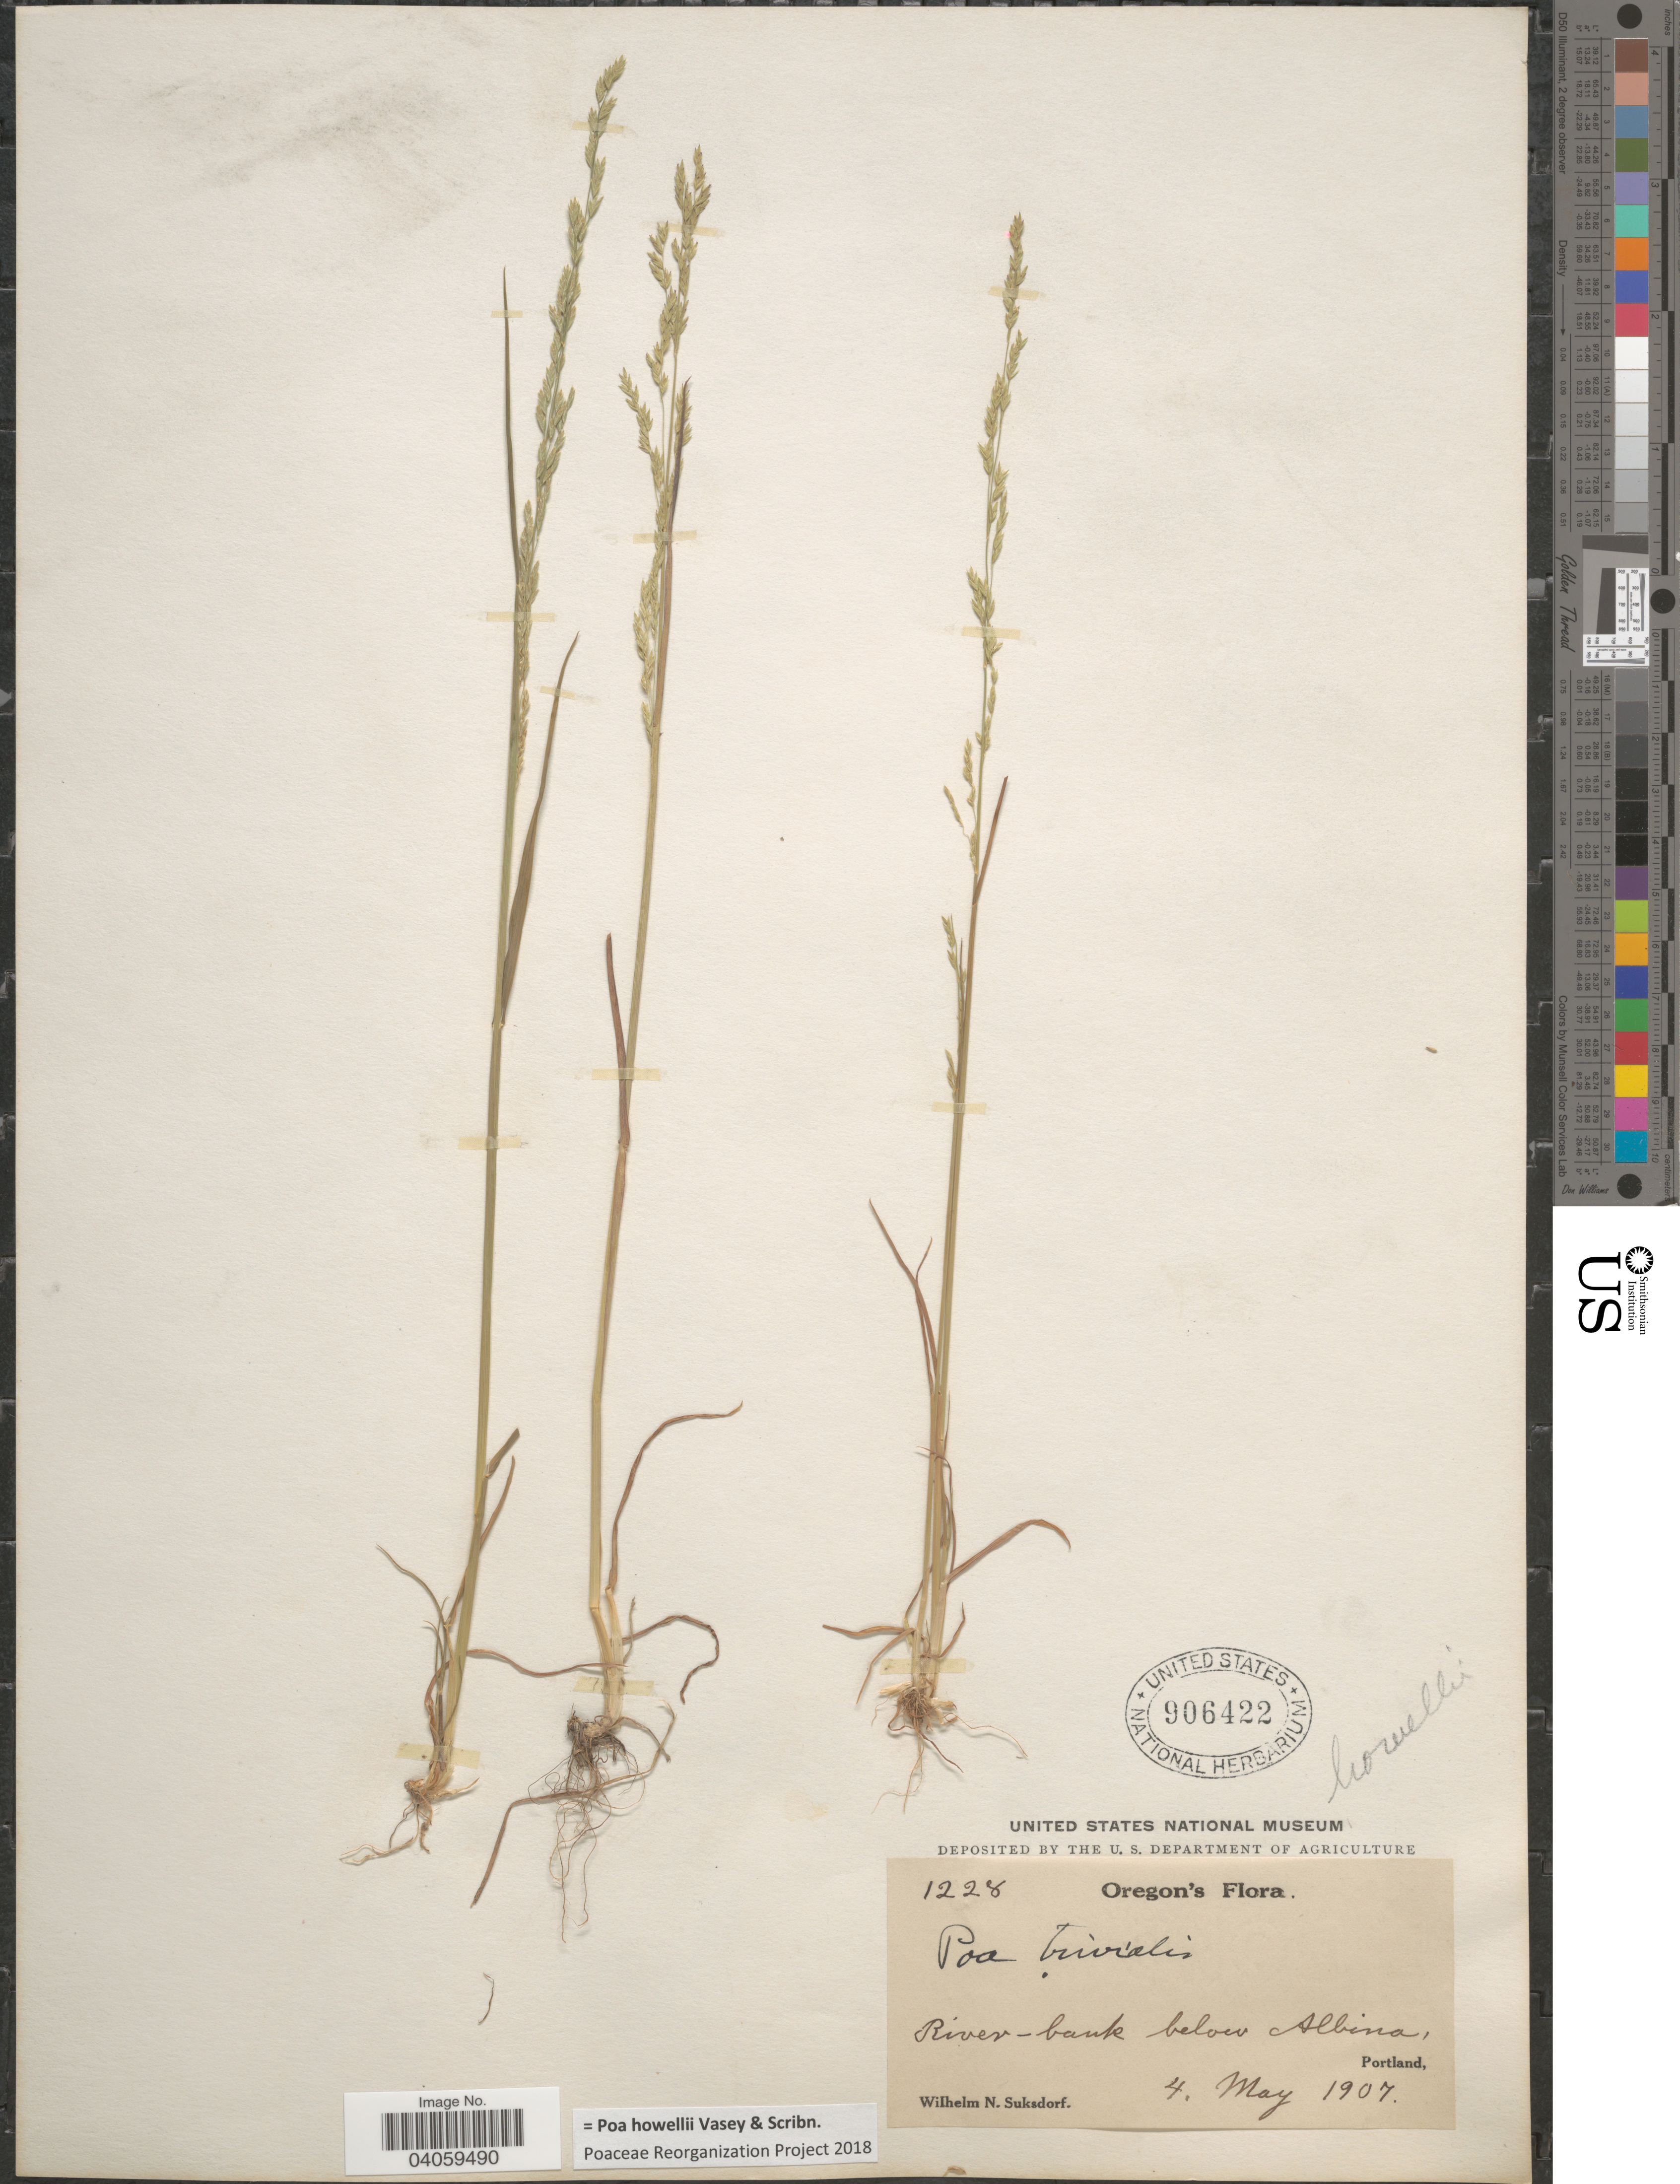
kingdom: Plantae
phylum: Tracheophyta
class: Liliopsida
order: Poales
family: Poaceae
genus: Poa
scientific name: Poa howellii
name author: Vasey & Scribn.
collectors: W. N. Suksdorf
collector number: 1228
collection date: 1907-05-04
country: United States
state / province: Oregon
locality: River-bank below Albina, Portland.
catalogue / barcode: US 906422